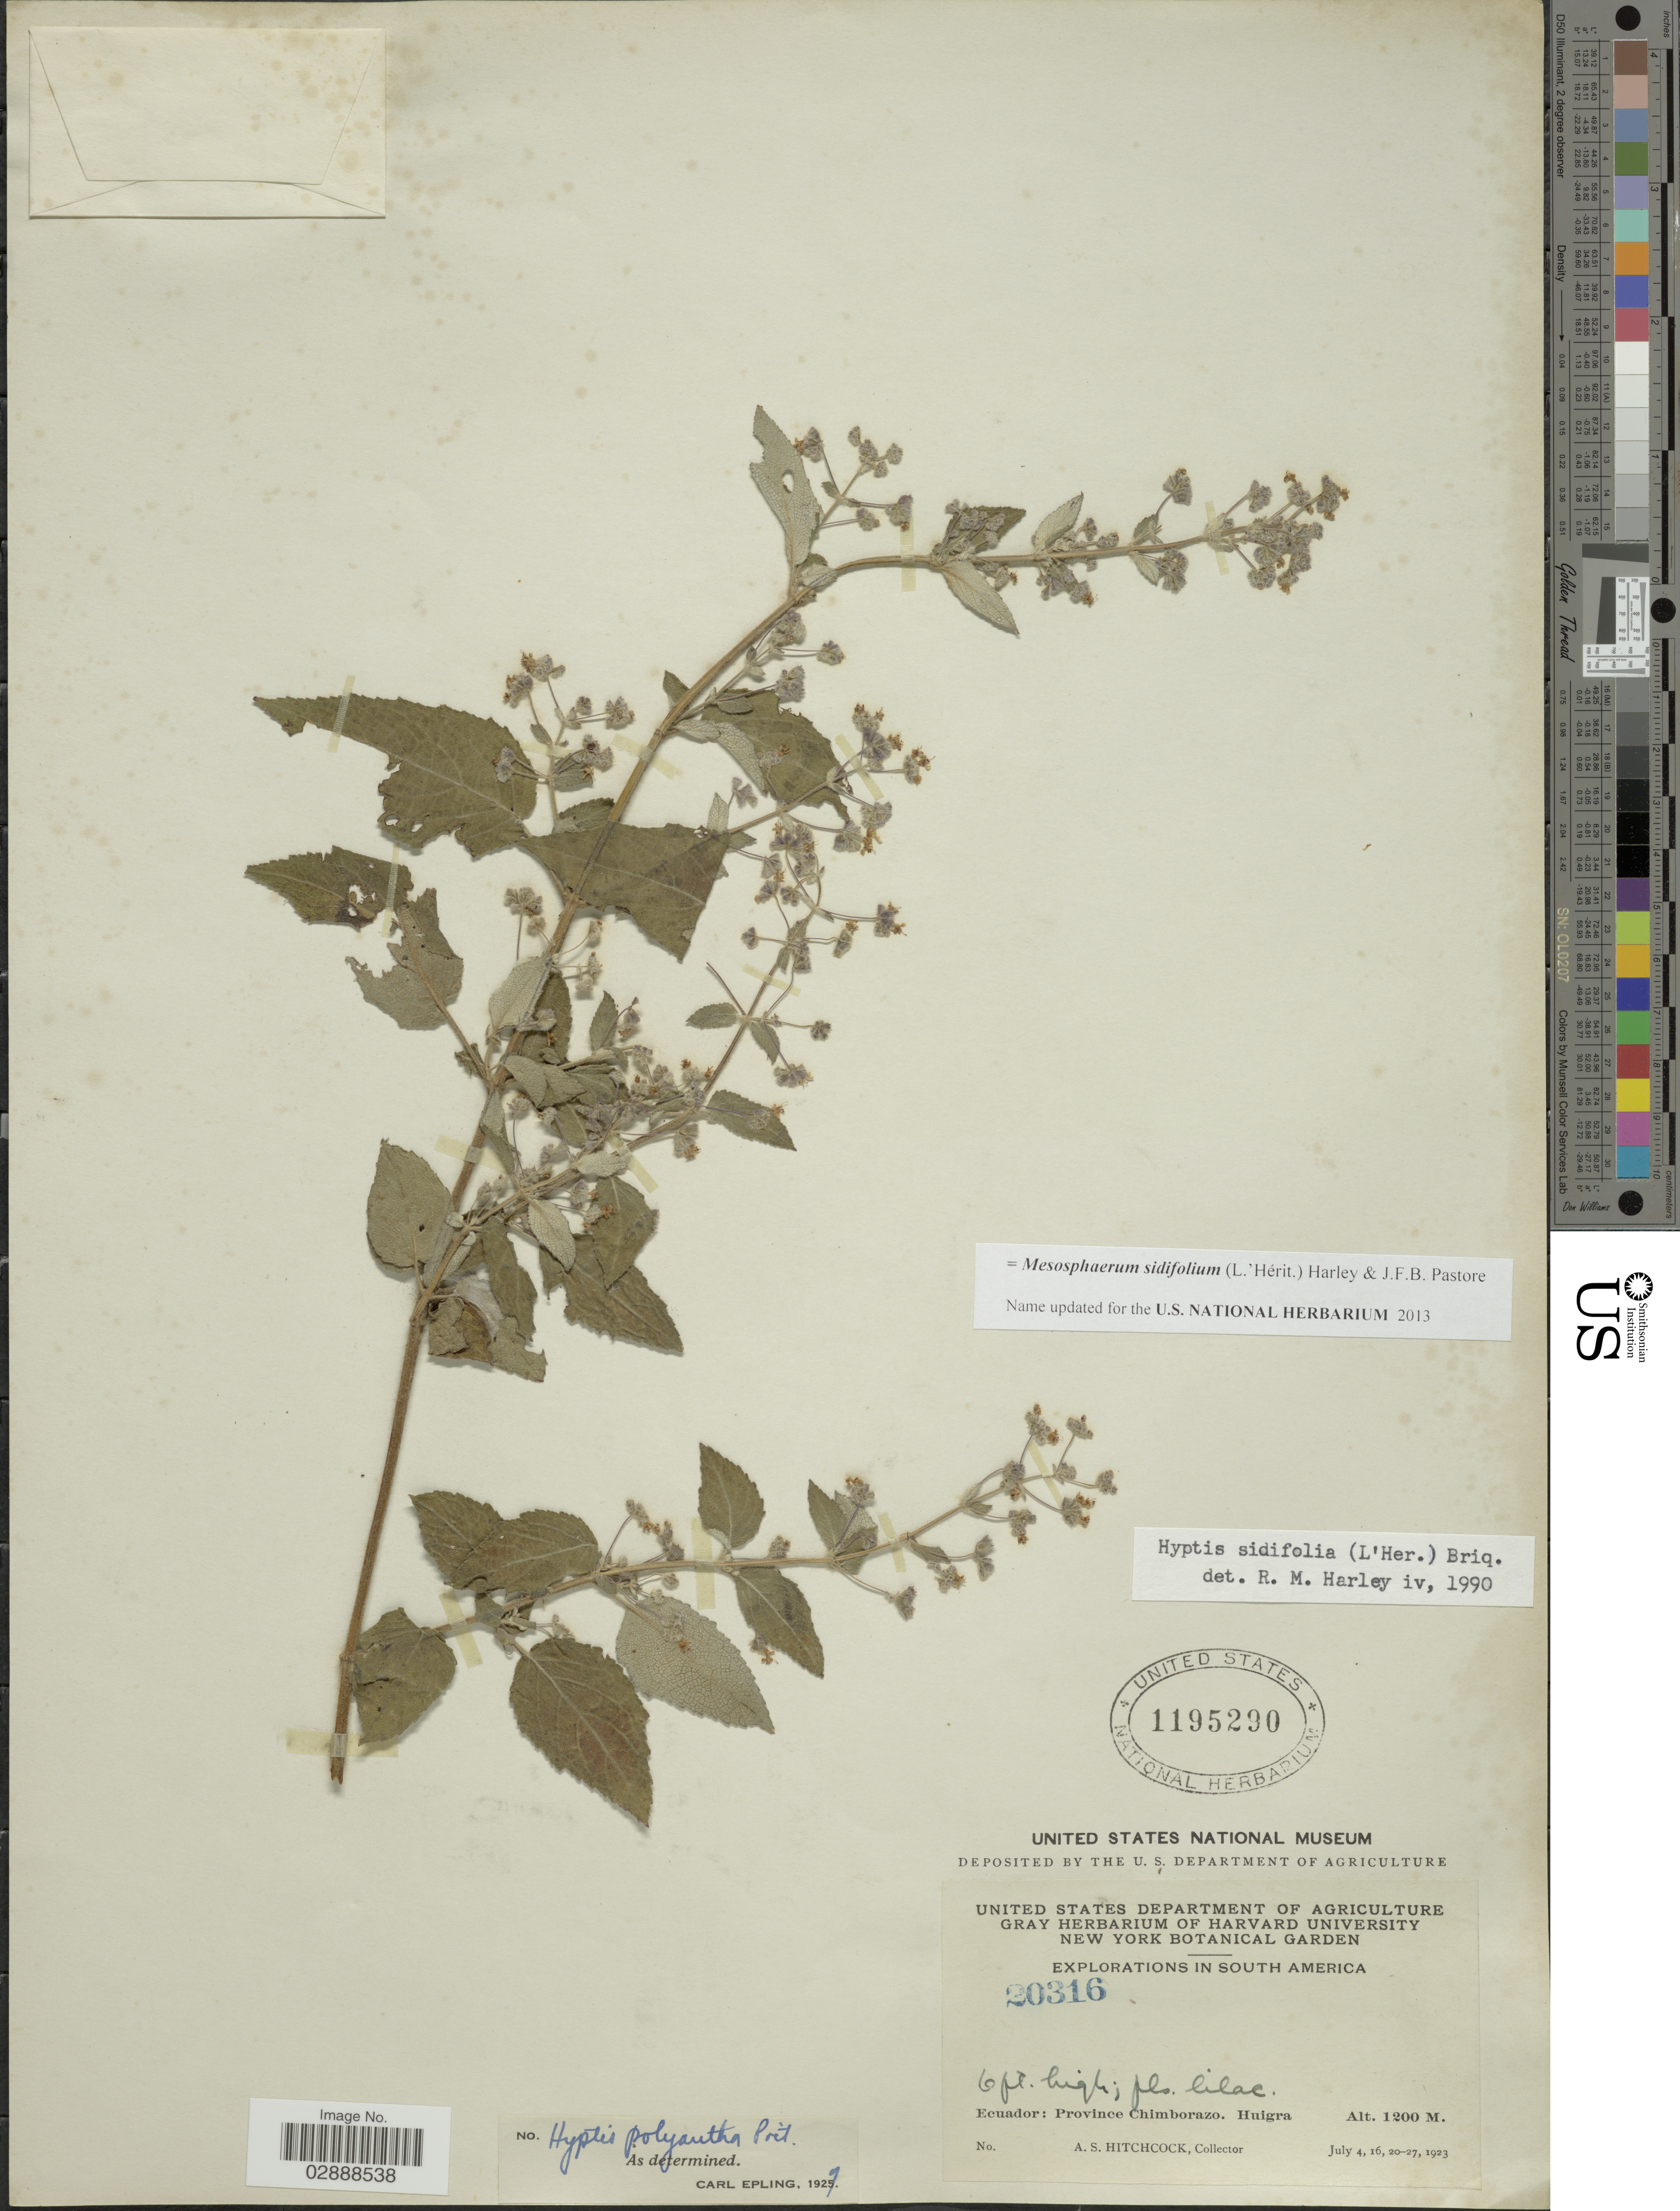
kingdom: Plantae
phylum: Tracheophyta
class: Magnoliopsida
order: Lamiales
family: Lamiaceae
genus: Mesosphaerum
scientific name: Mesosphaerum sidifolium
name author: (L'Hér.) Harley & J.F.B. Pastore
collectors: A. S. Hitchcock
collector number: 20316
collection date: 1923-07-04/1923-07-27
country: Ecuador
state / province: Chimborazo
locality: Huigra.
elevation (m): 1200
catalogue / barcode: US 1195290